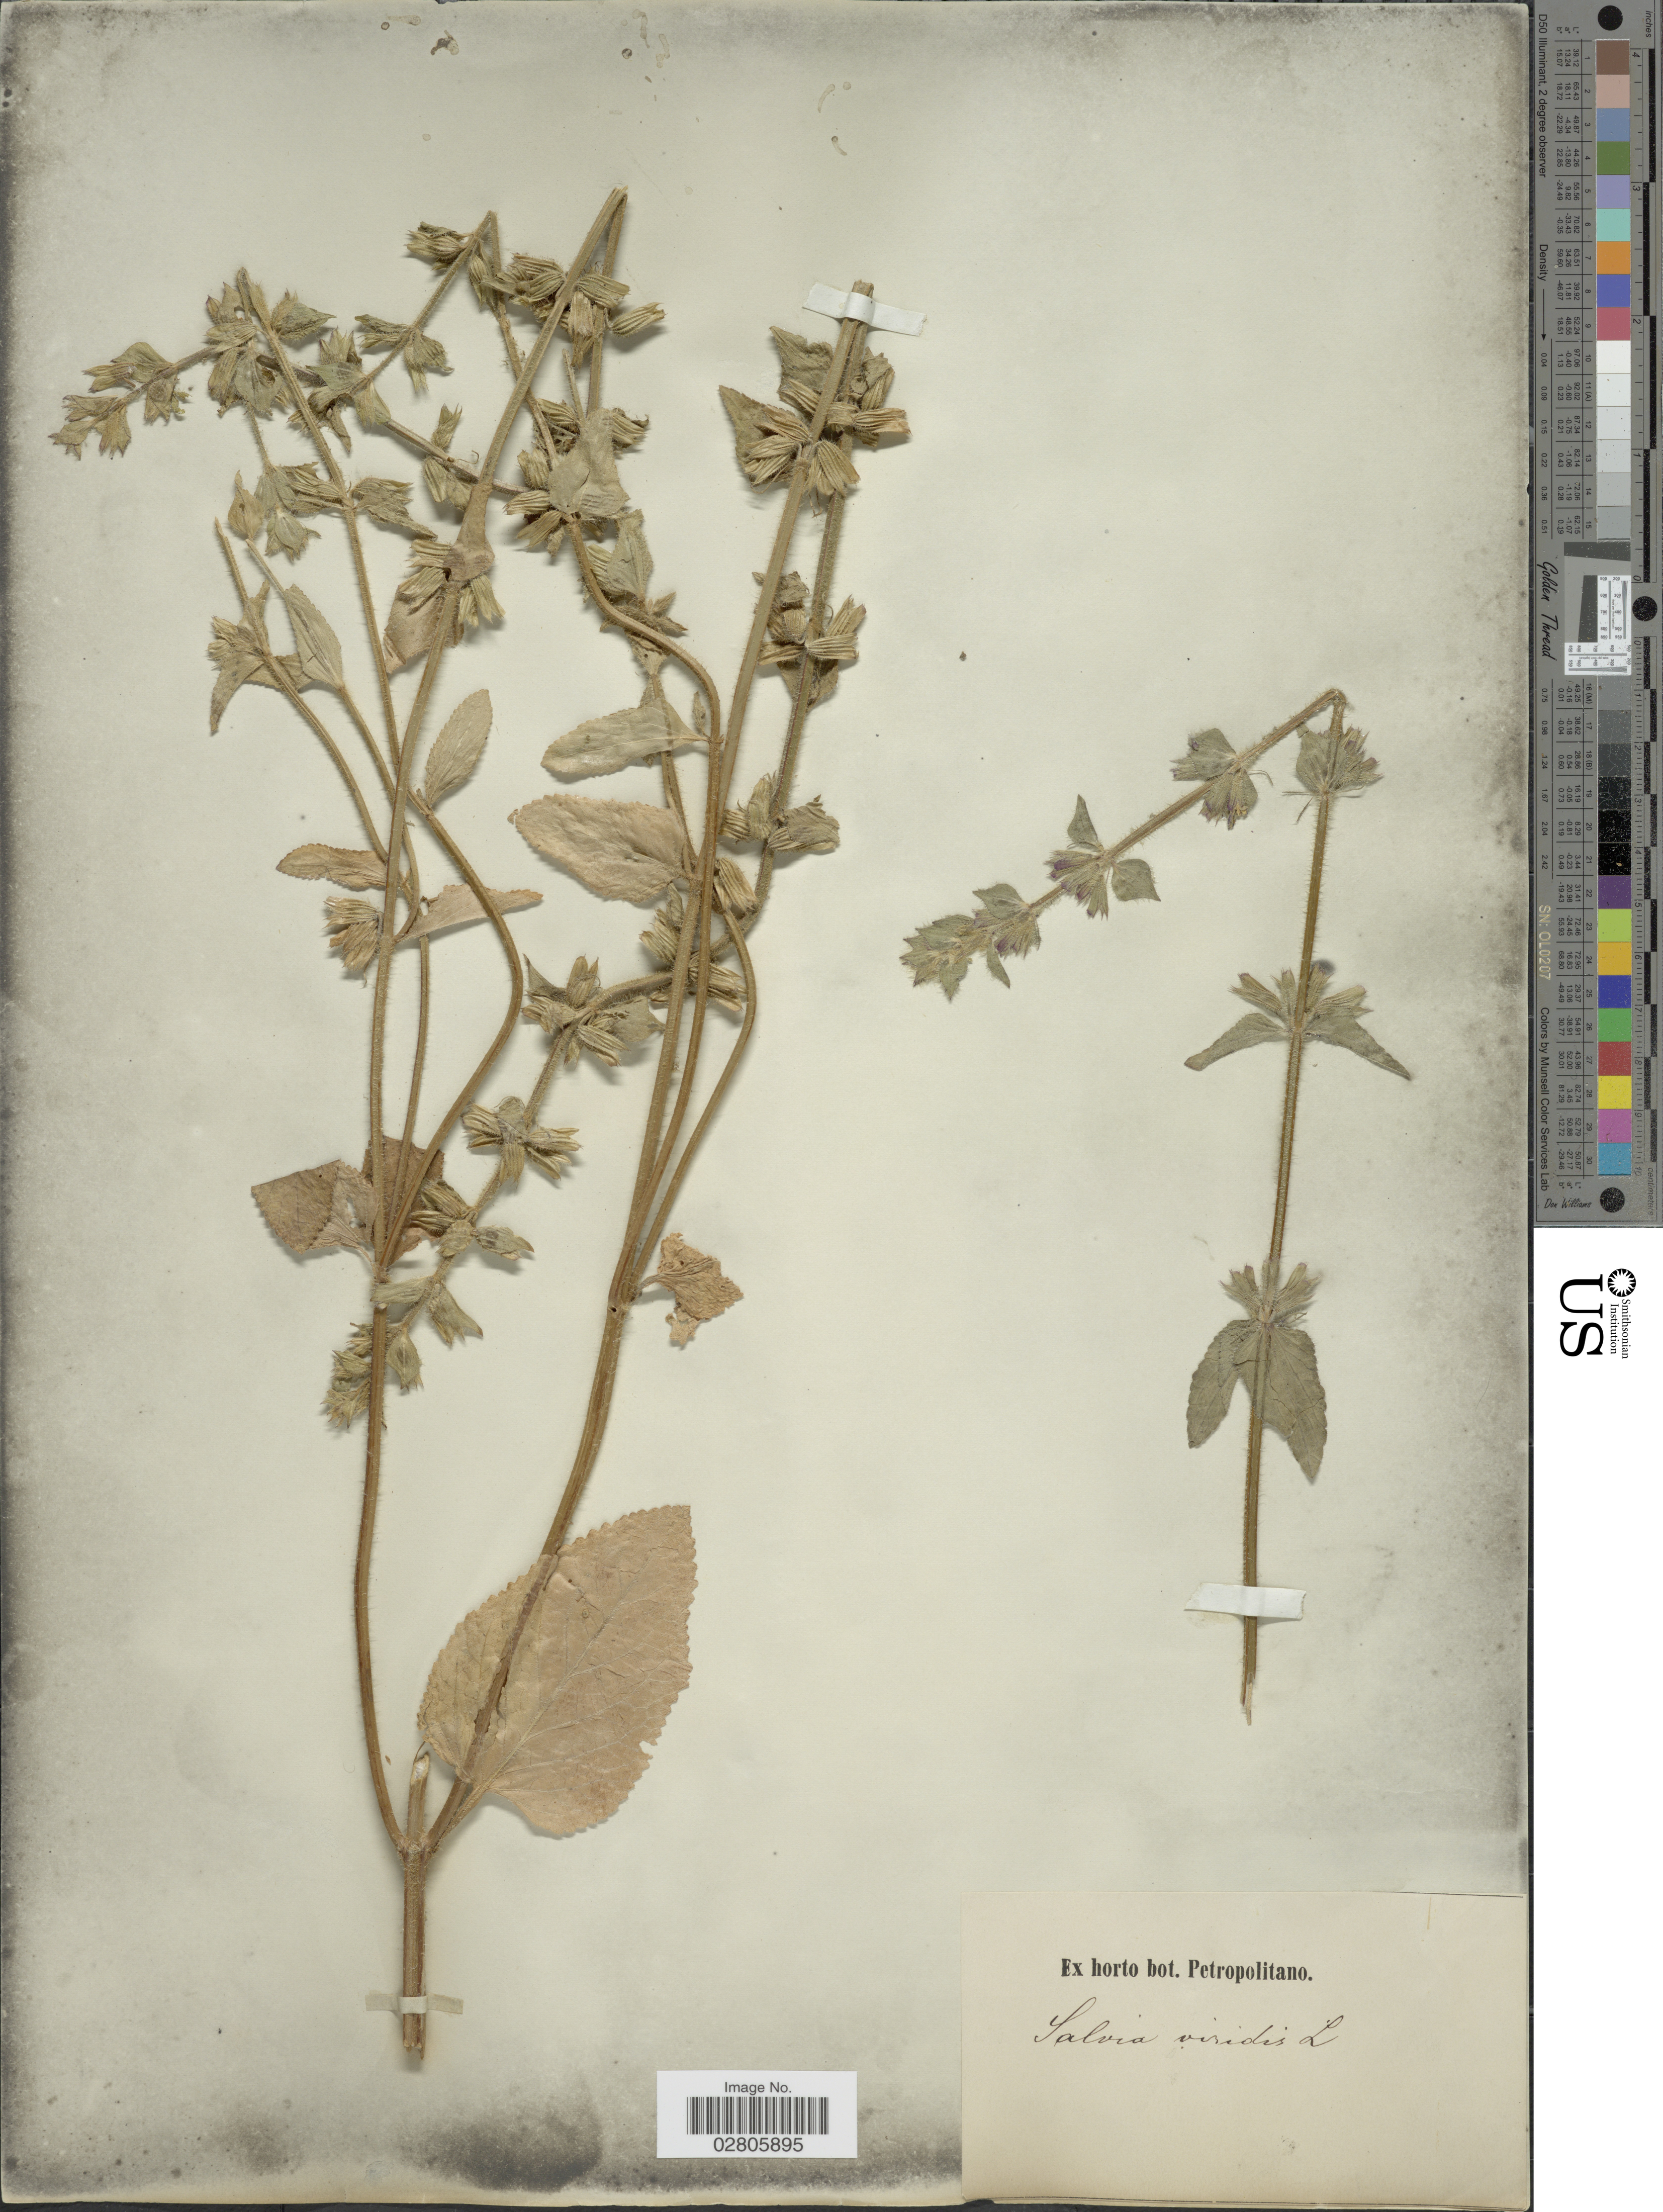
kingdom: Plantae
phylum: Tracheophyta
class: Magnoliopsida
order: Lamiales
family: Lamiaceae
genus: Salvia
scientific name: Salvia viridis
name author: L.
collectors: ex Horto Bot. Petropolitano